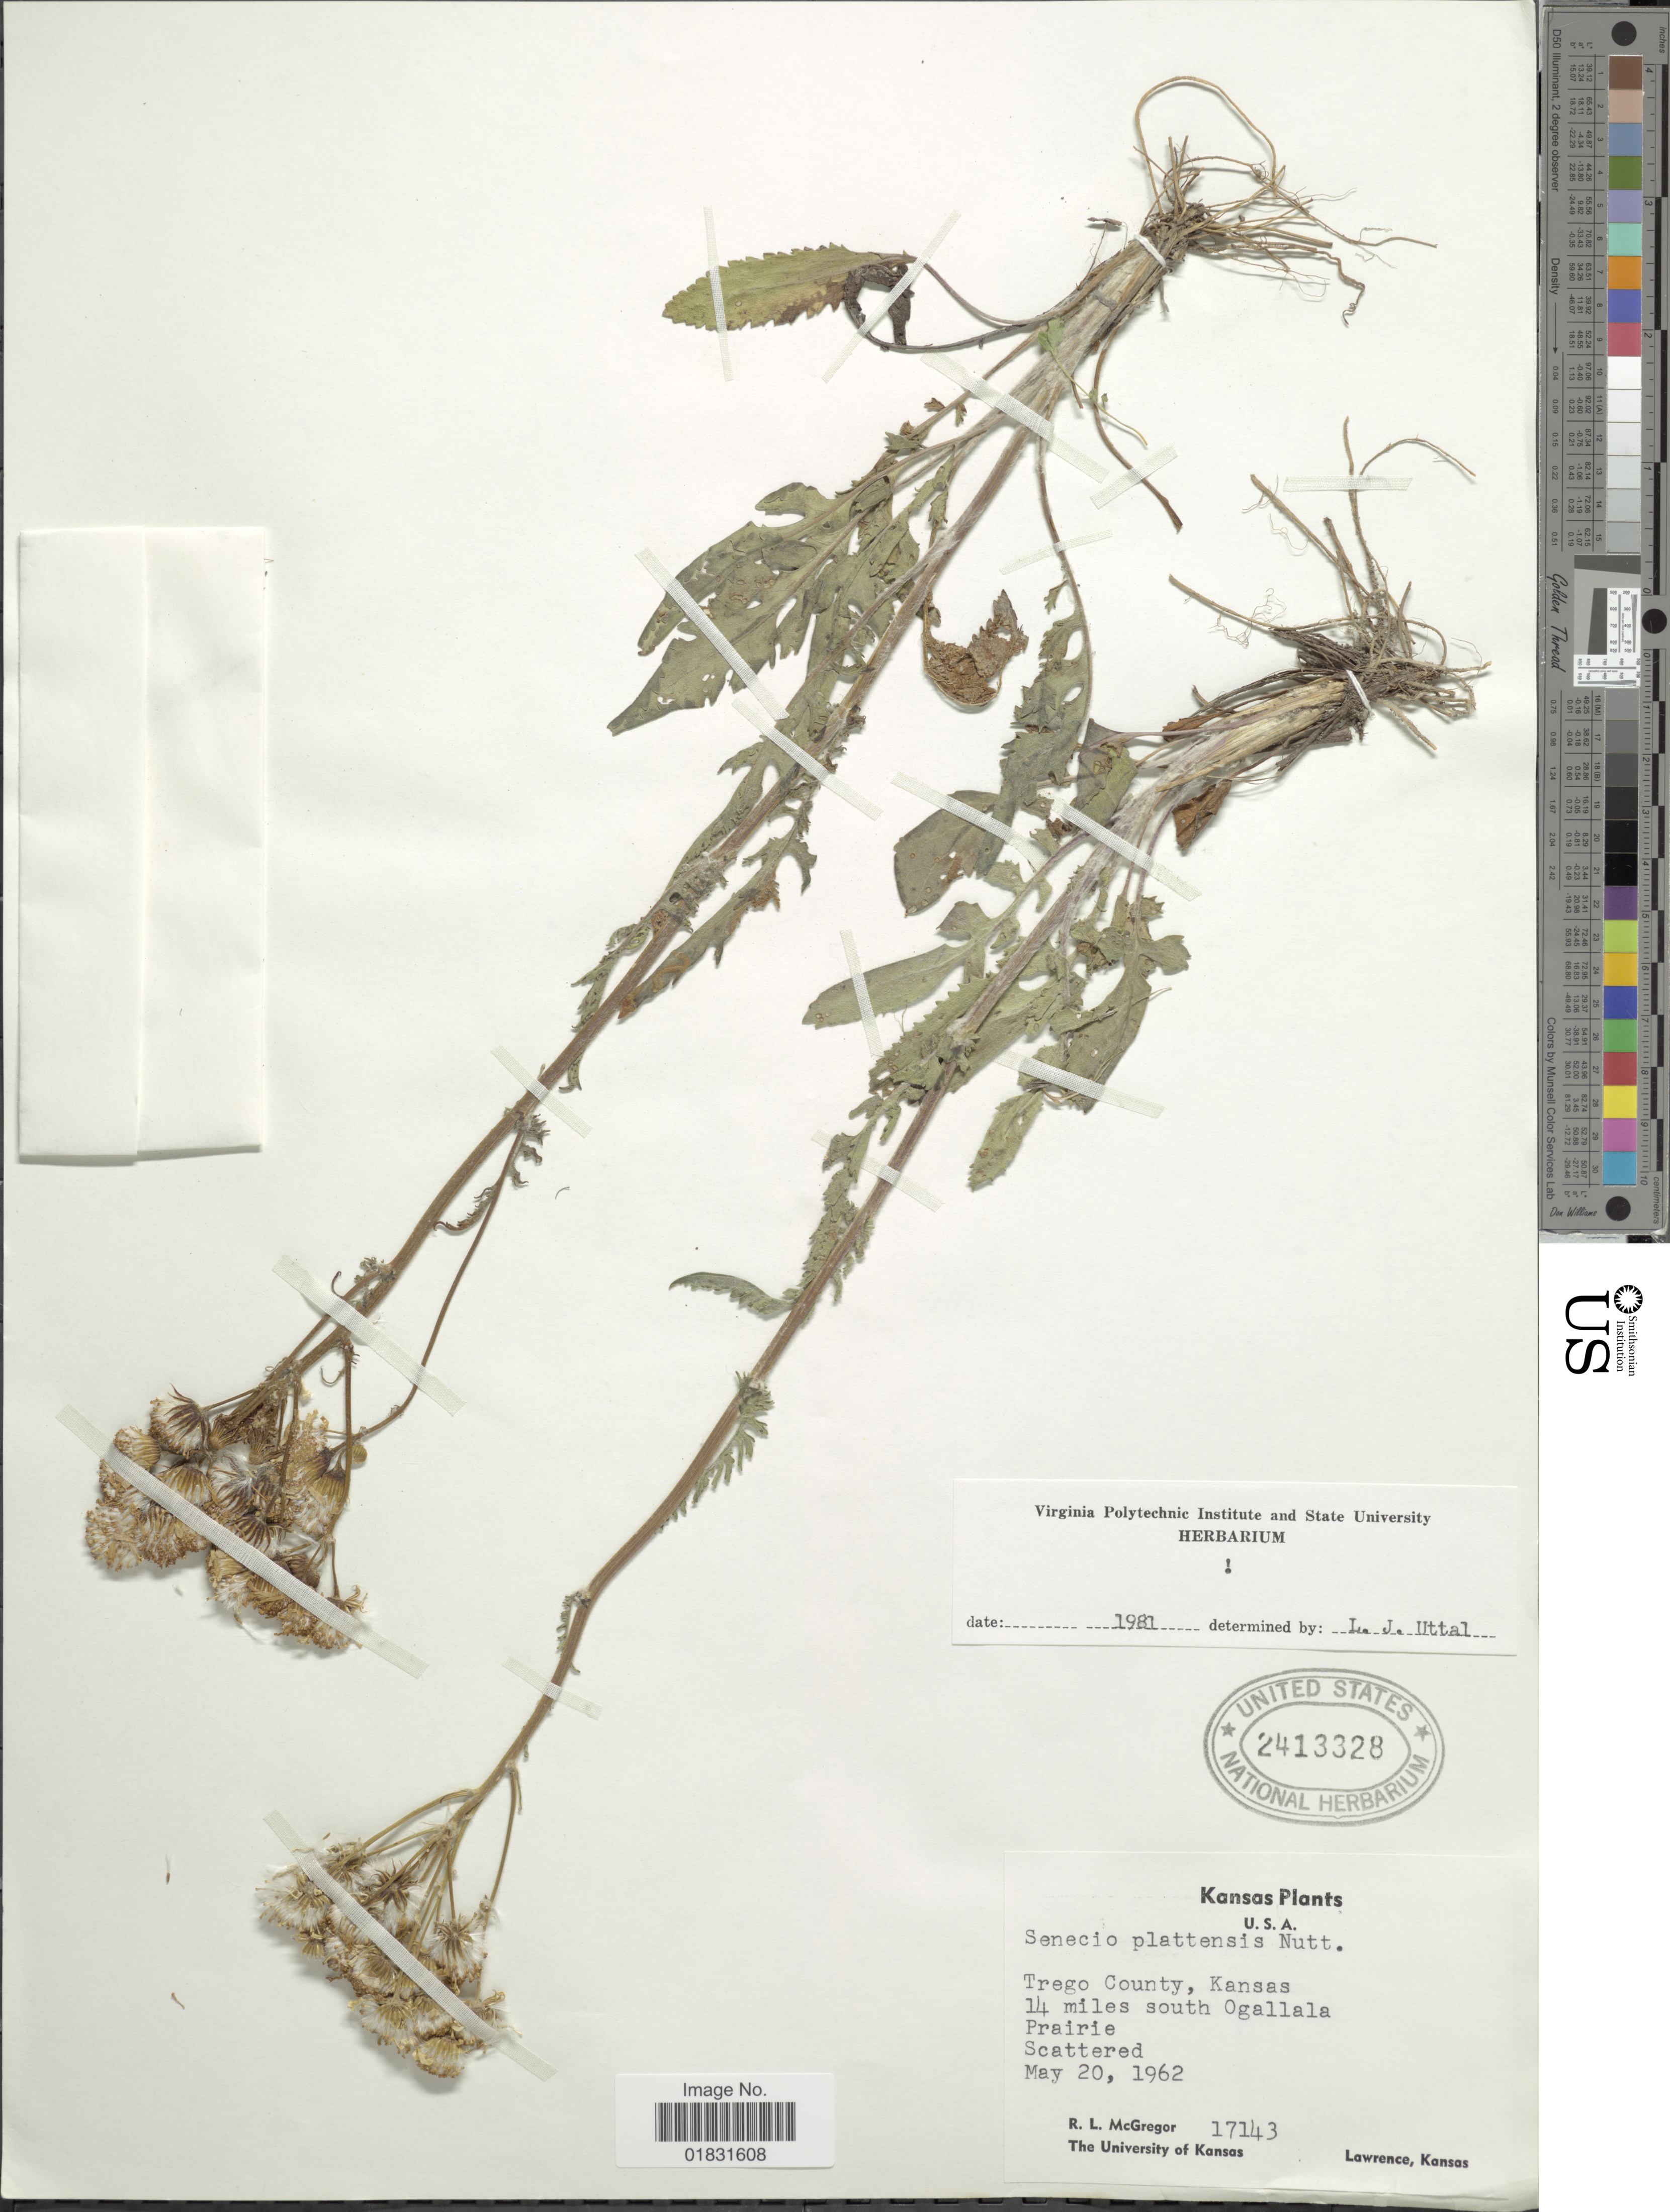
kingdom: Plantae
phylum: Tracheophyta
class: Magnoliopsida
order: Asterales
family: Asteraceae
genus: Packera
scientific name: Packera plattensis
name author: W.A. Weber & Á. Löve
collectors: R. McGregor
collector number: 17143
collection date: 1962-05-20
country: United States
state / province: Kansas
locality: Trego County,Kansas, 14 miles south Ogallala, Prairie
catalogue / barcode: US 2413328